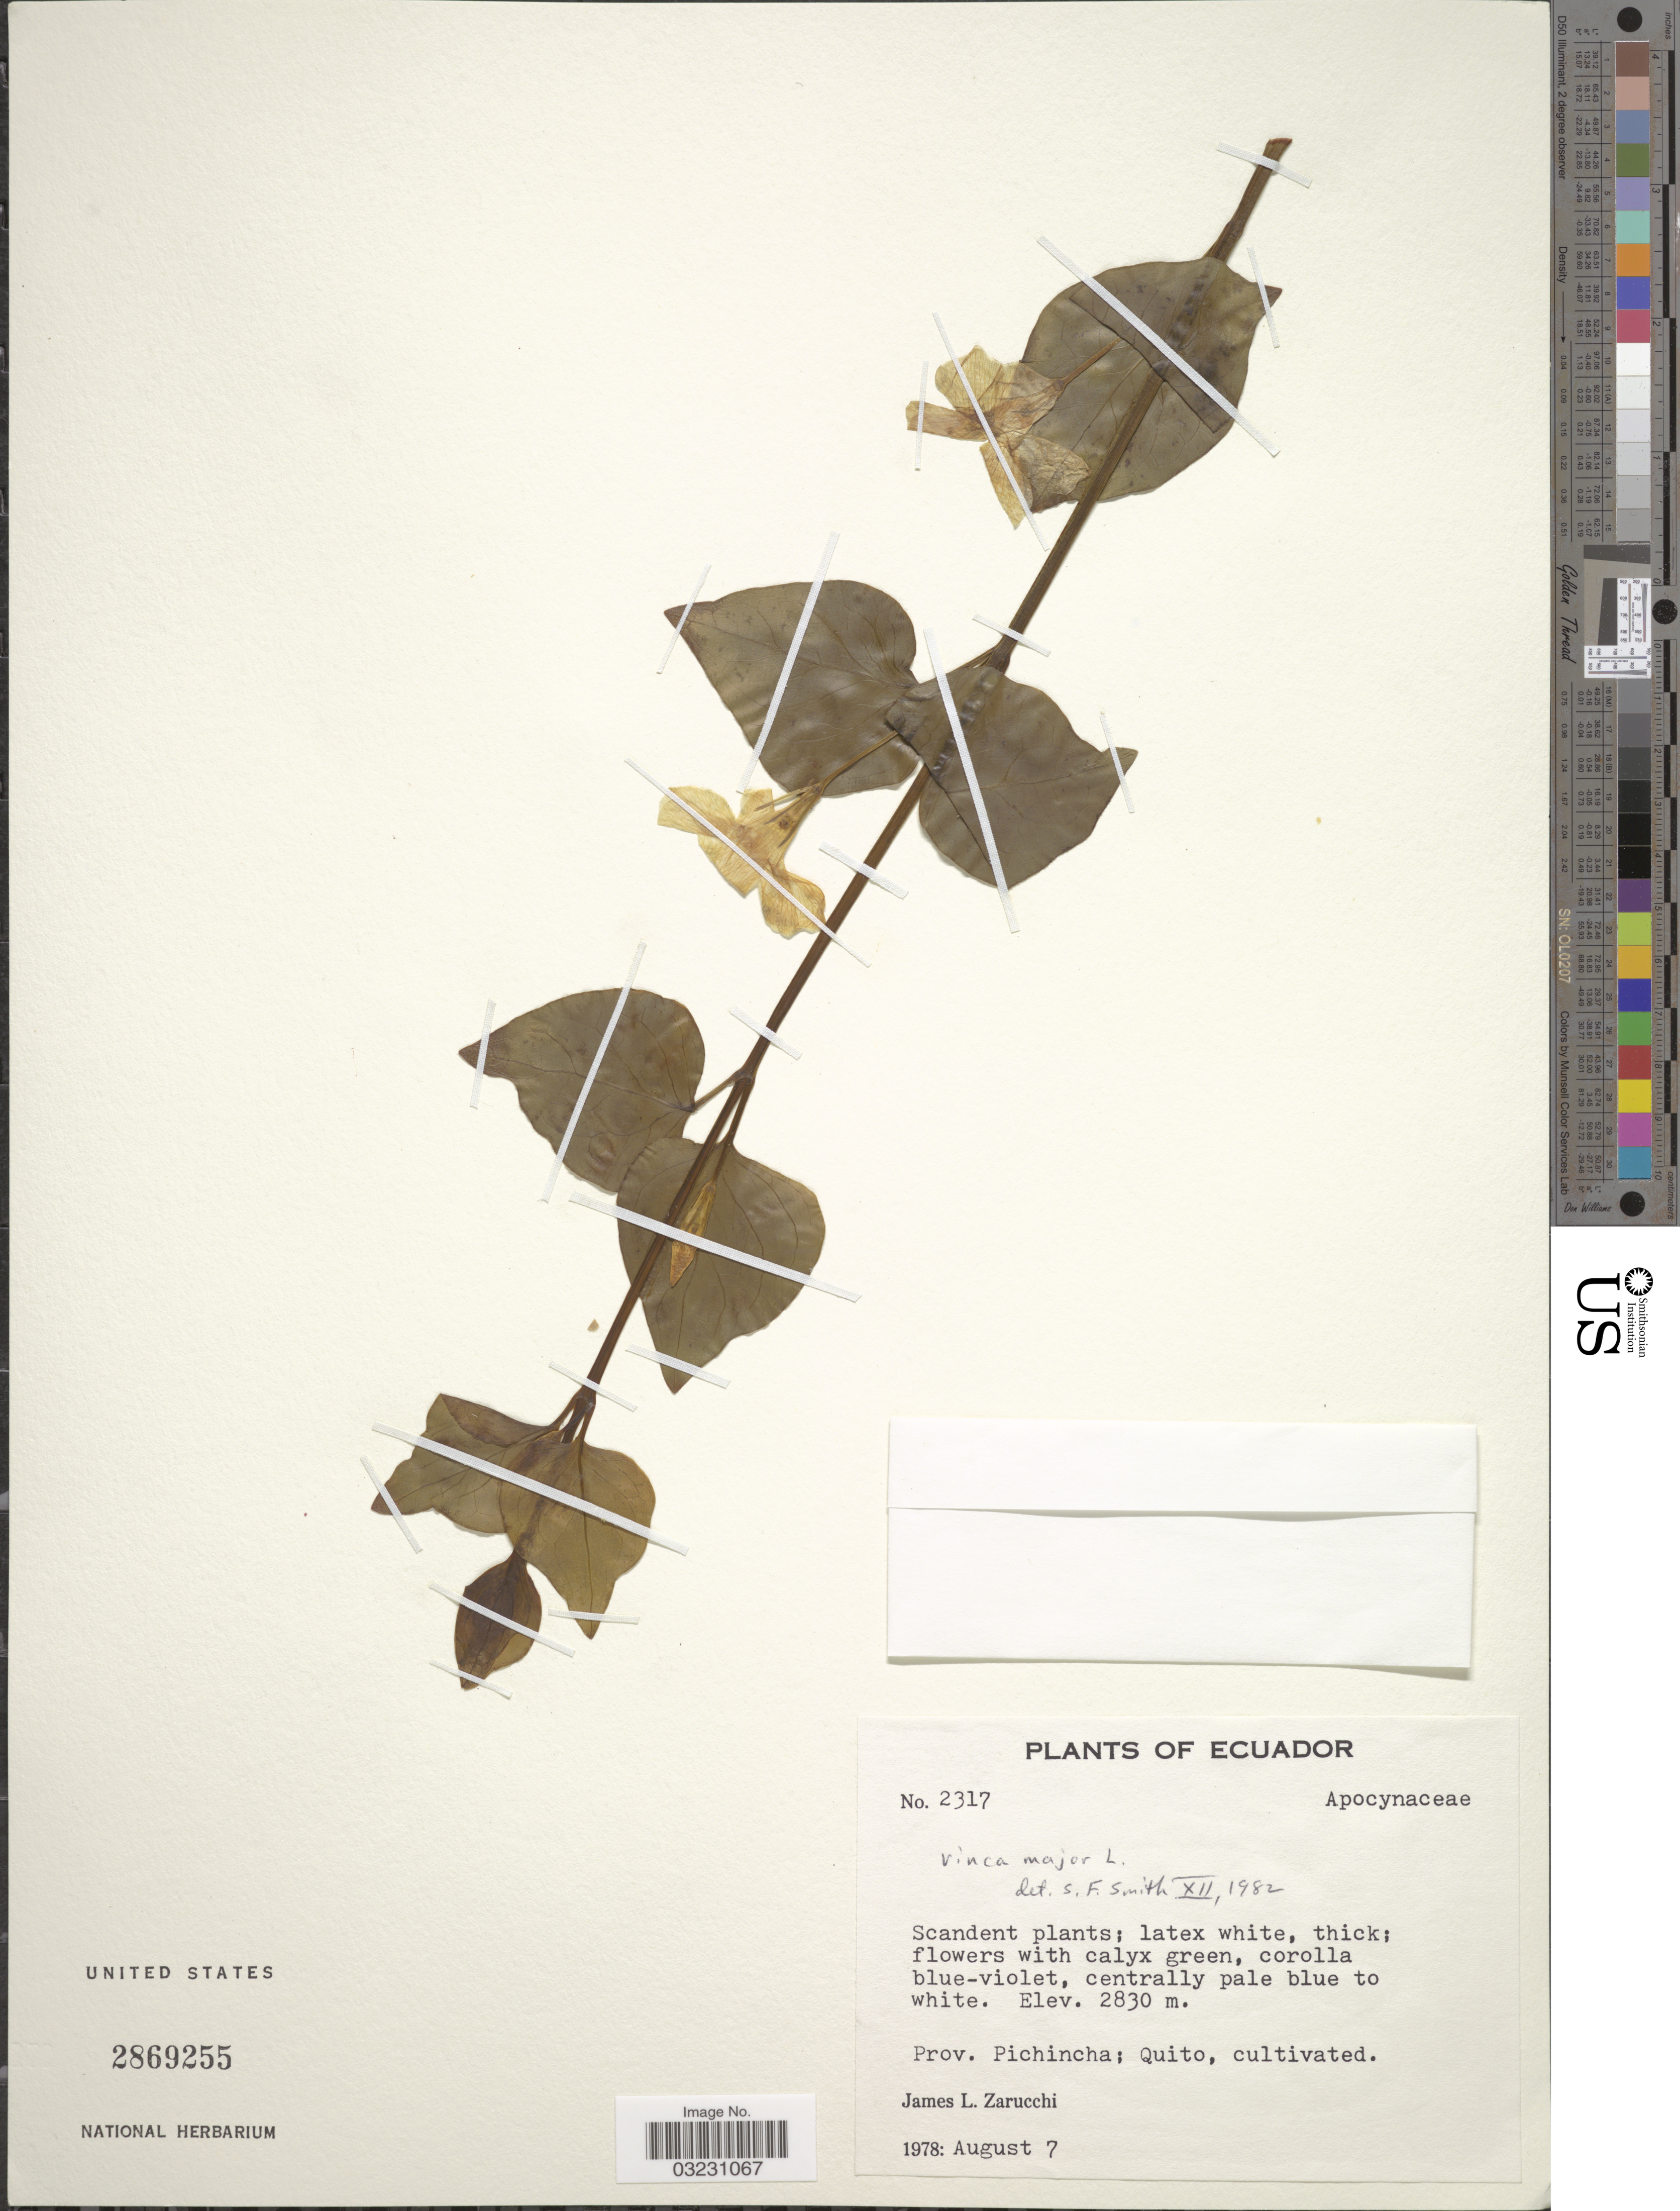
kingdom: Plantae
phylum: Tracheophyta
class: Magnoliopsida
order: Gentianales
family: Apocynaceae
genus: Vinca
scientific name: Vinca major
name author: L.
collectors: J. L. Zarucchi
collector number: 2317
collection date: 1978-08-07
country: Ecuador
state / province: Pichincha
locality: Quito.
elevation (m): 2830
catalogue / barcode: US 2869255